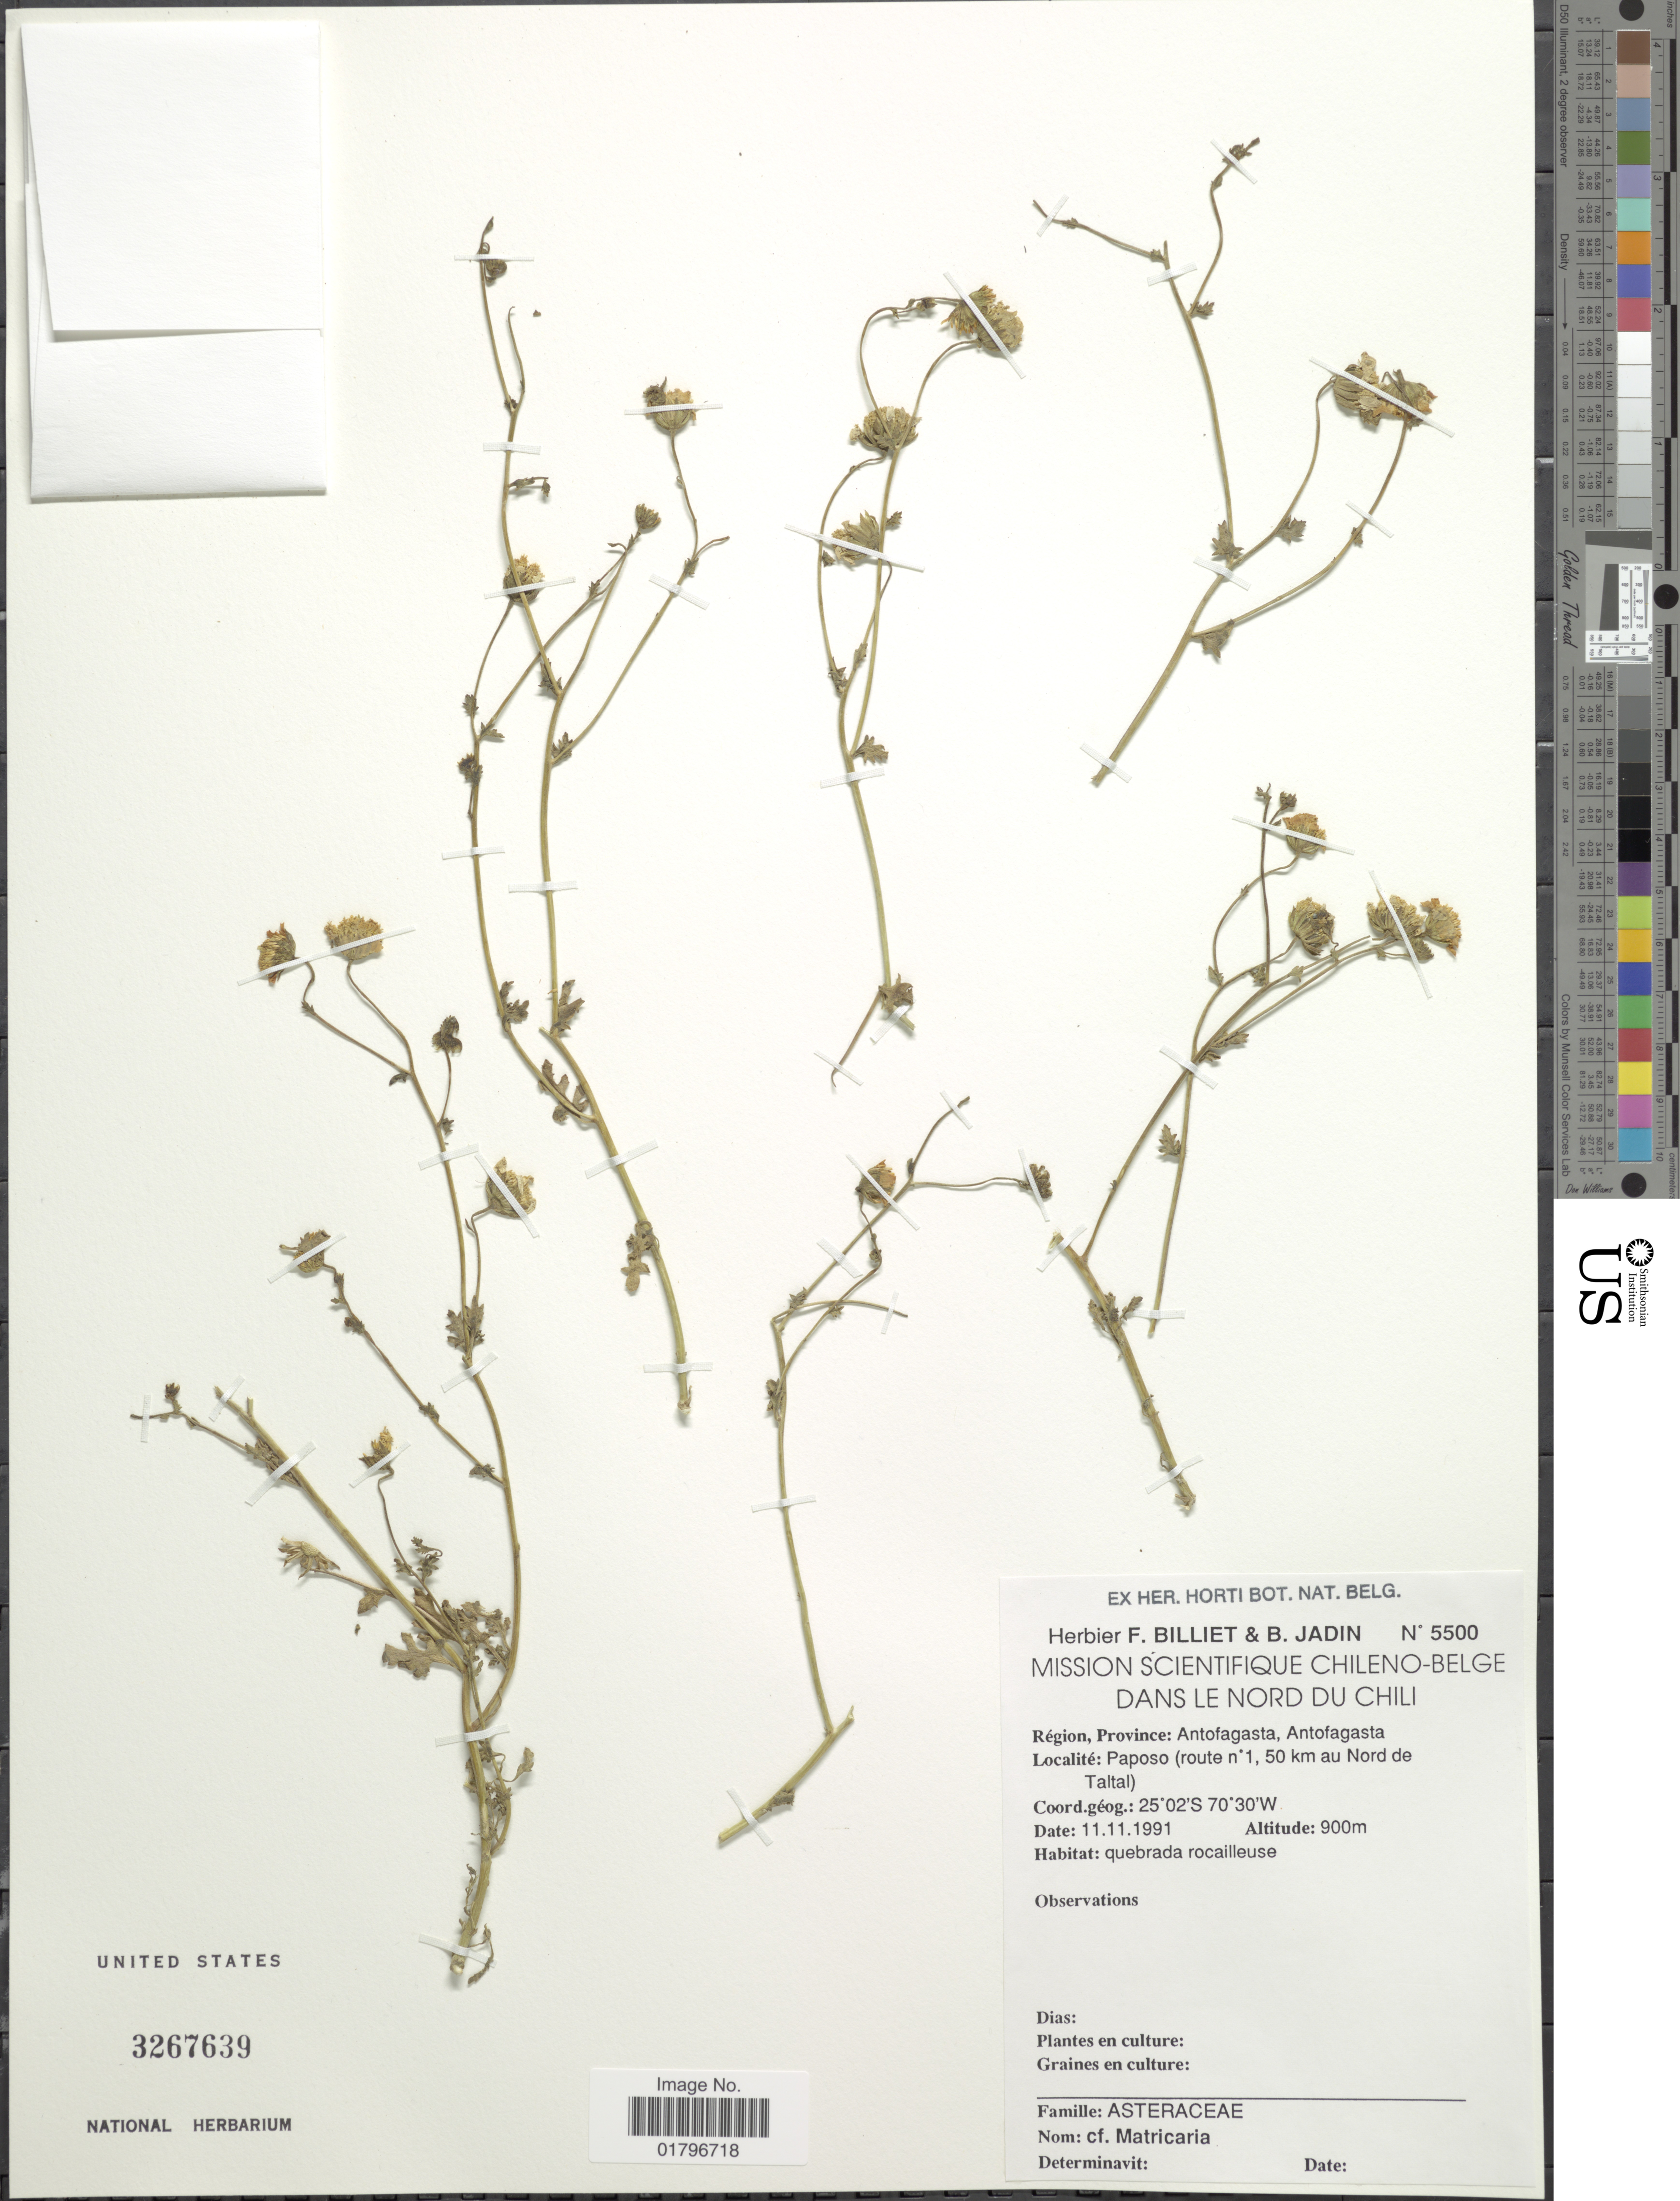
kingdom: Plantae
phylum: Tracheophyta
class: Magnoliopsida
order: Asterales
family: Asteraceae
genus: Perityle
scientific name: Perityle emoryi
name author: Torr.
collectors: ex herb. F. Billiet & B. Jadin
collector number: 5500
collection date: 1991-11-11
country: Chile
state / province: Antofagasta (II)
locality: Région, Province: Antofagasta, Antofagasta. Paposo (route no 1, 50 km au Nord de Taltal)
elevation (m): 900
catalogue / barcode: US 3267639